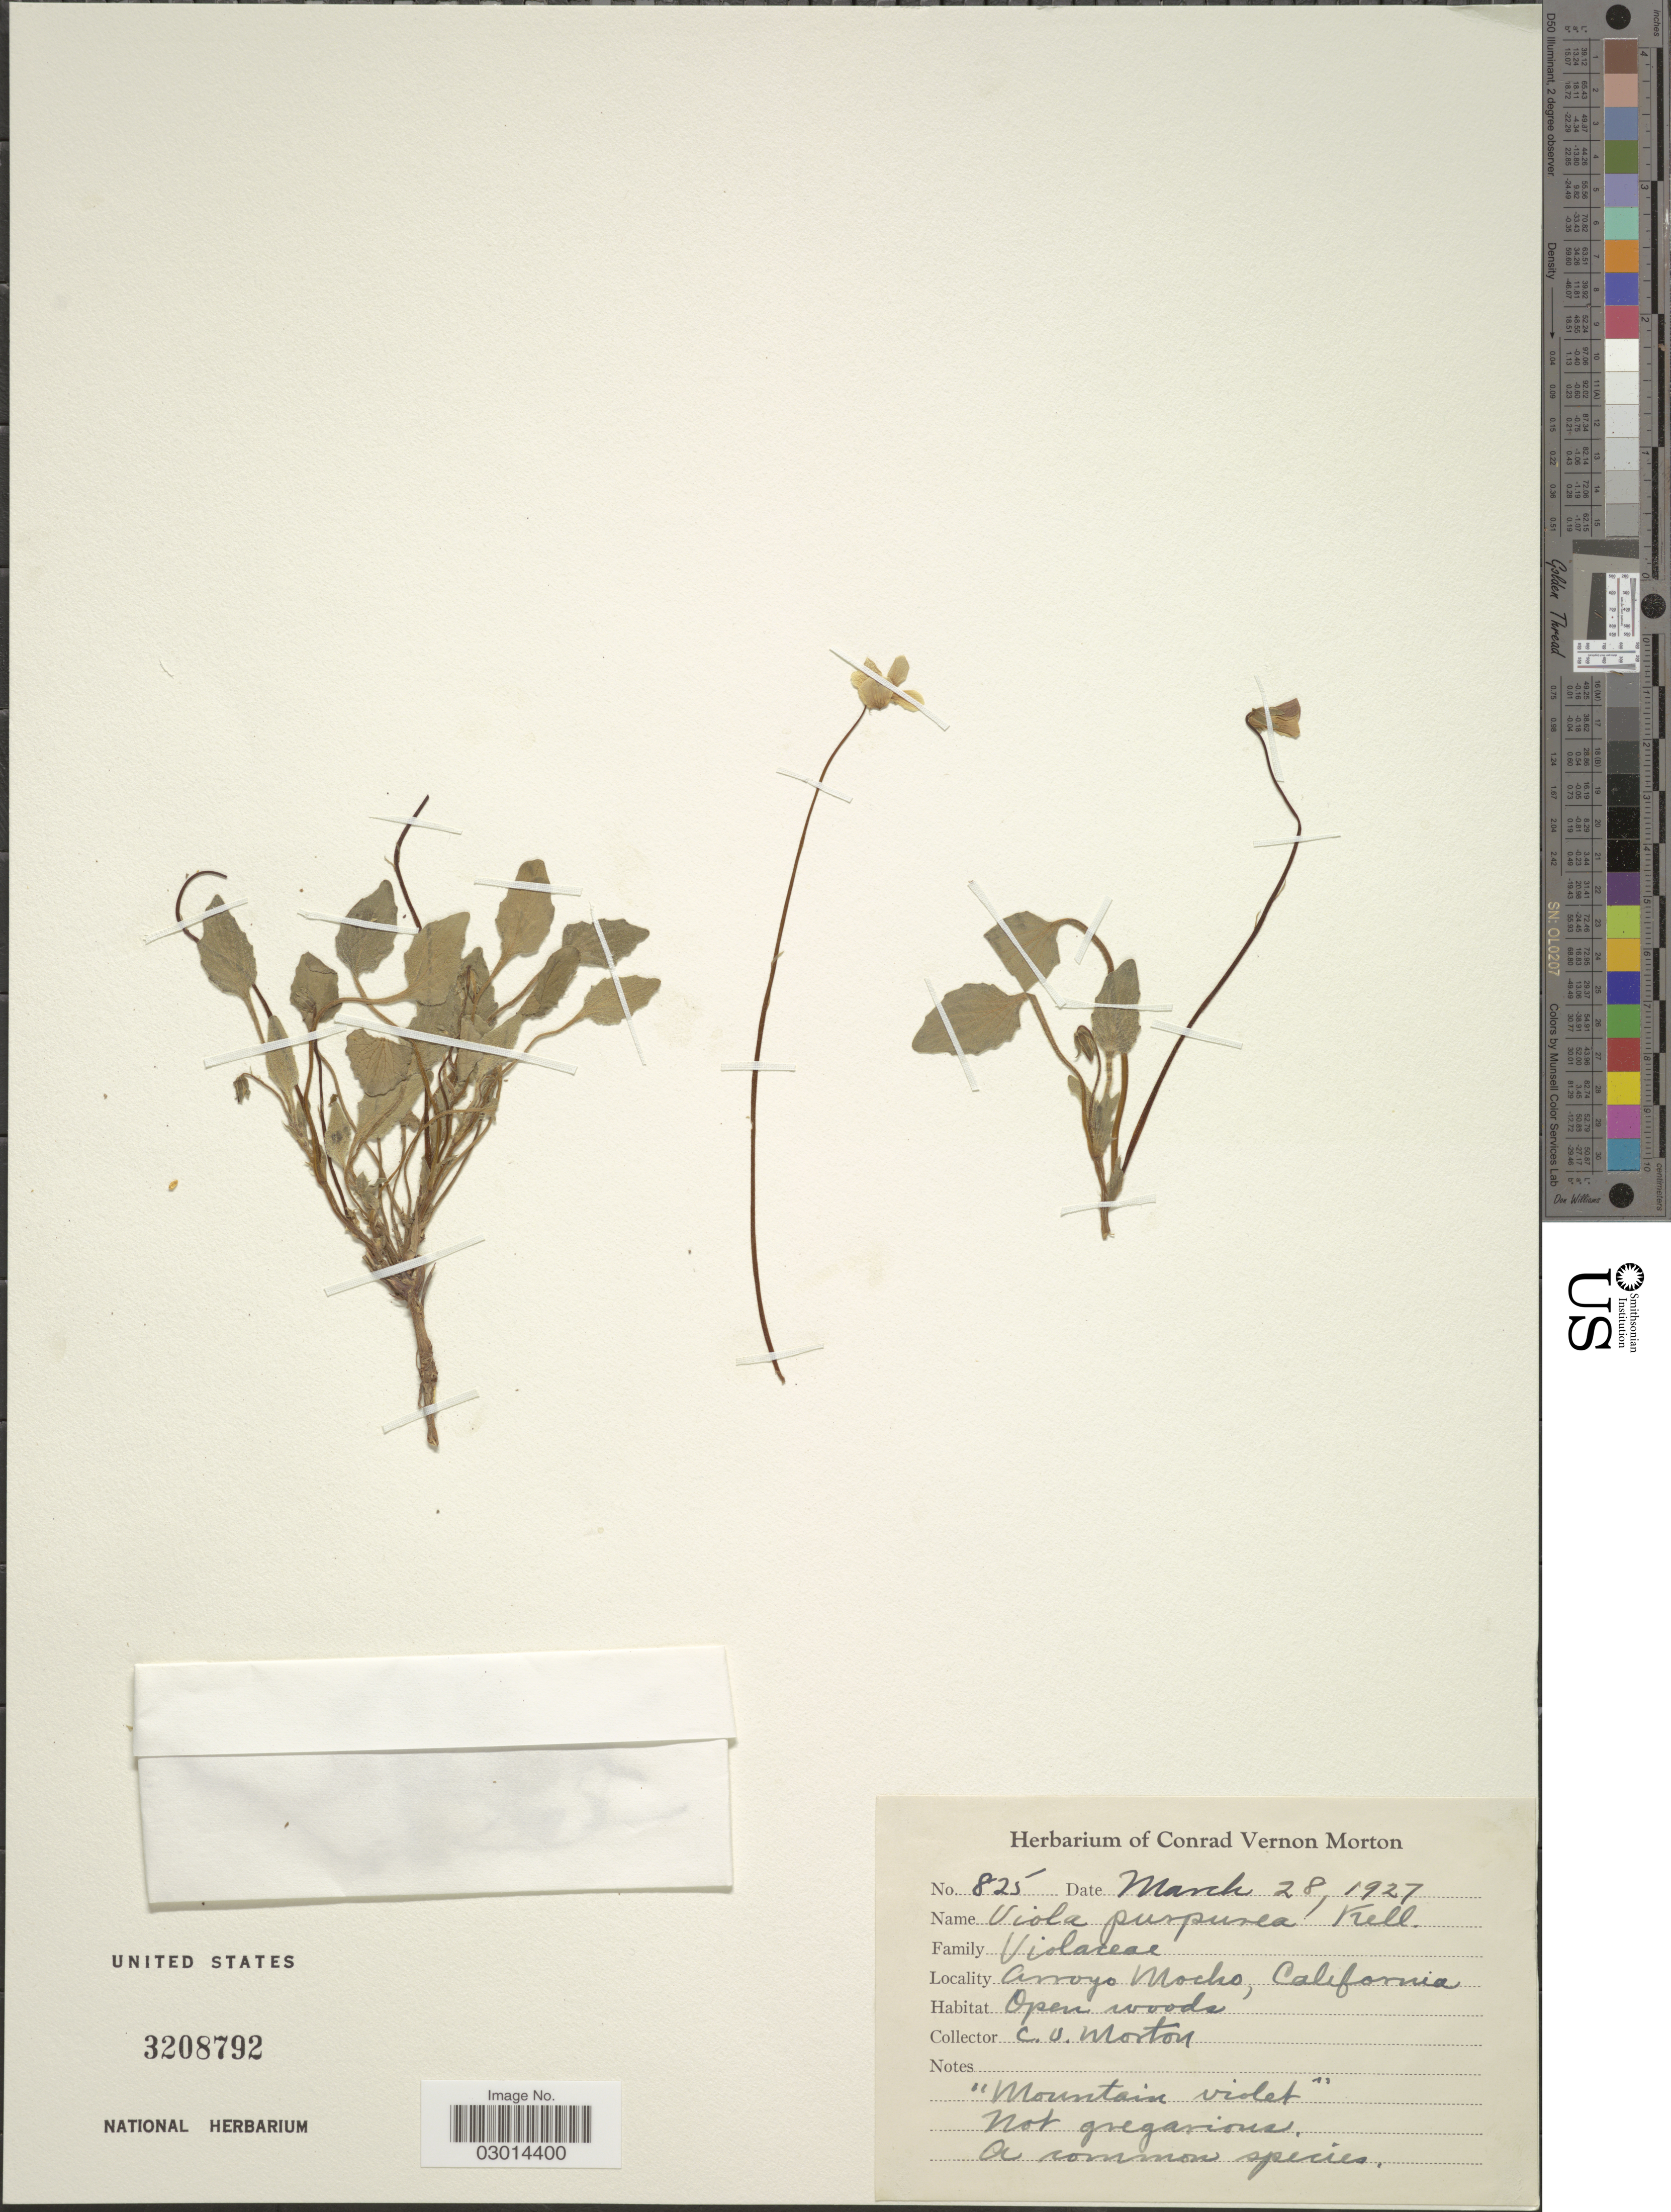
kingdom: Plantae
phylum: Tracheophyta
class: Magnoliopsida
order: Malpighiales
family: Violaceae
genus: Viola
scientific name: Viola purpurea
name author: Kellogg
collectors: C. V. Morton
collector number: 825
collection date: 1927-03-28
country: United States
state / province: California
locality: Arroyo Mocho.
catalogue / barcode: US 3208792